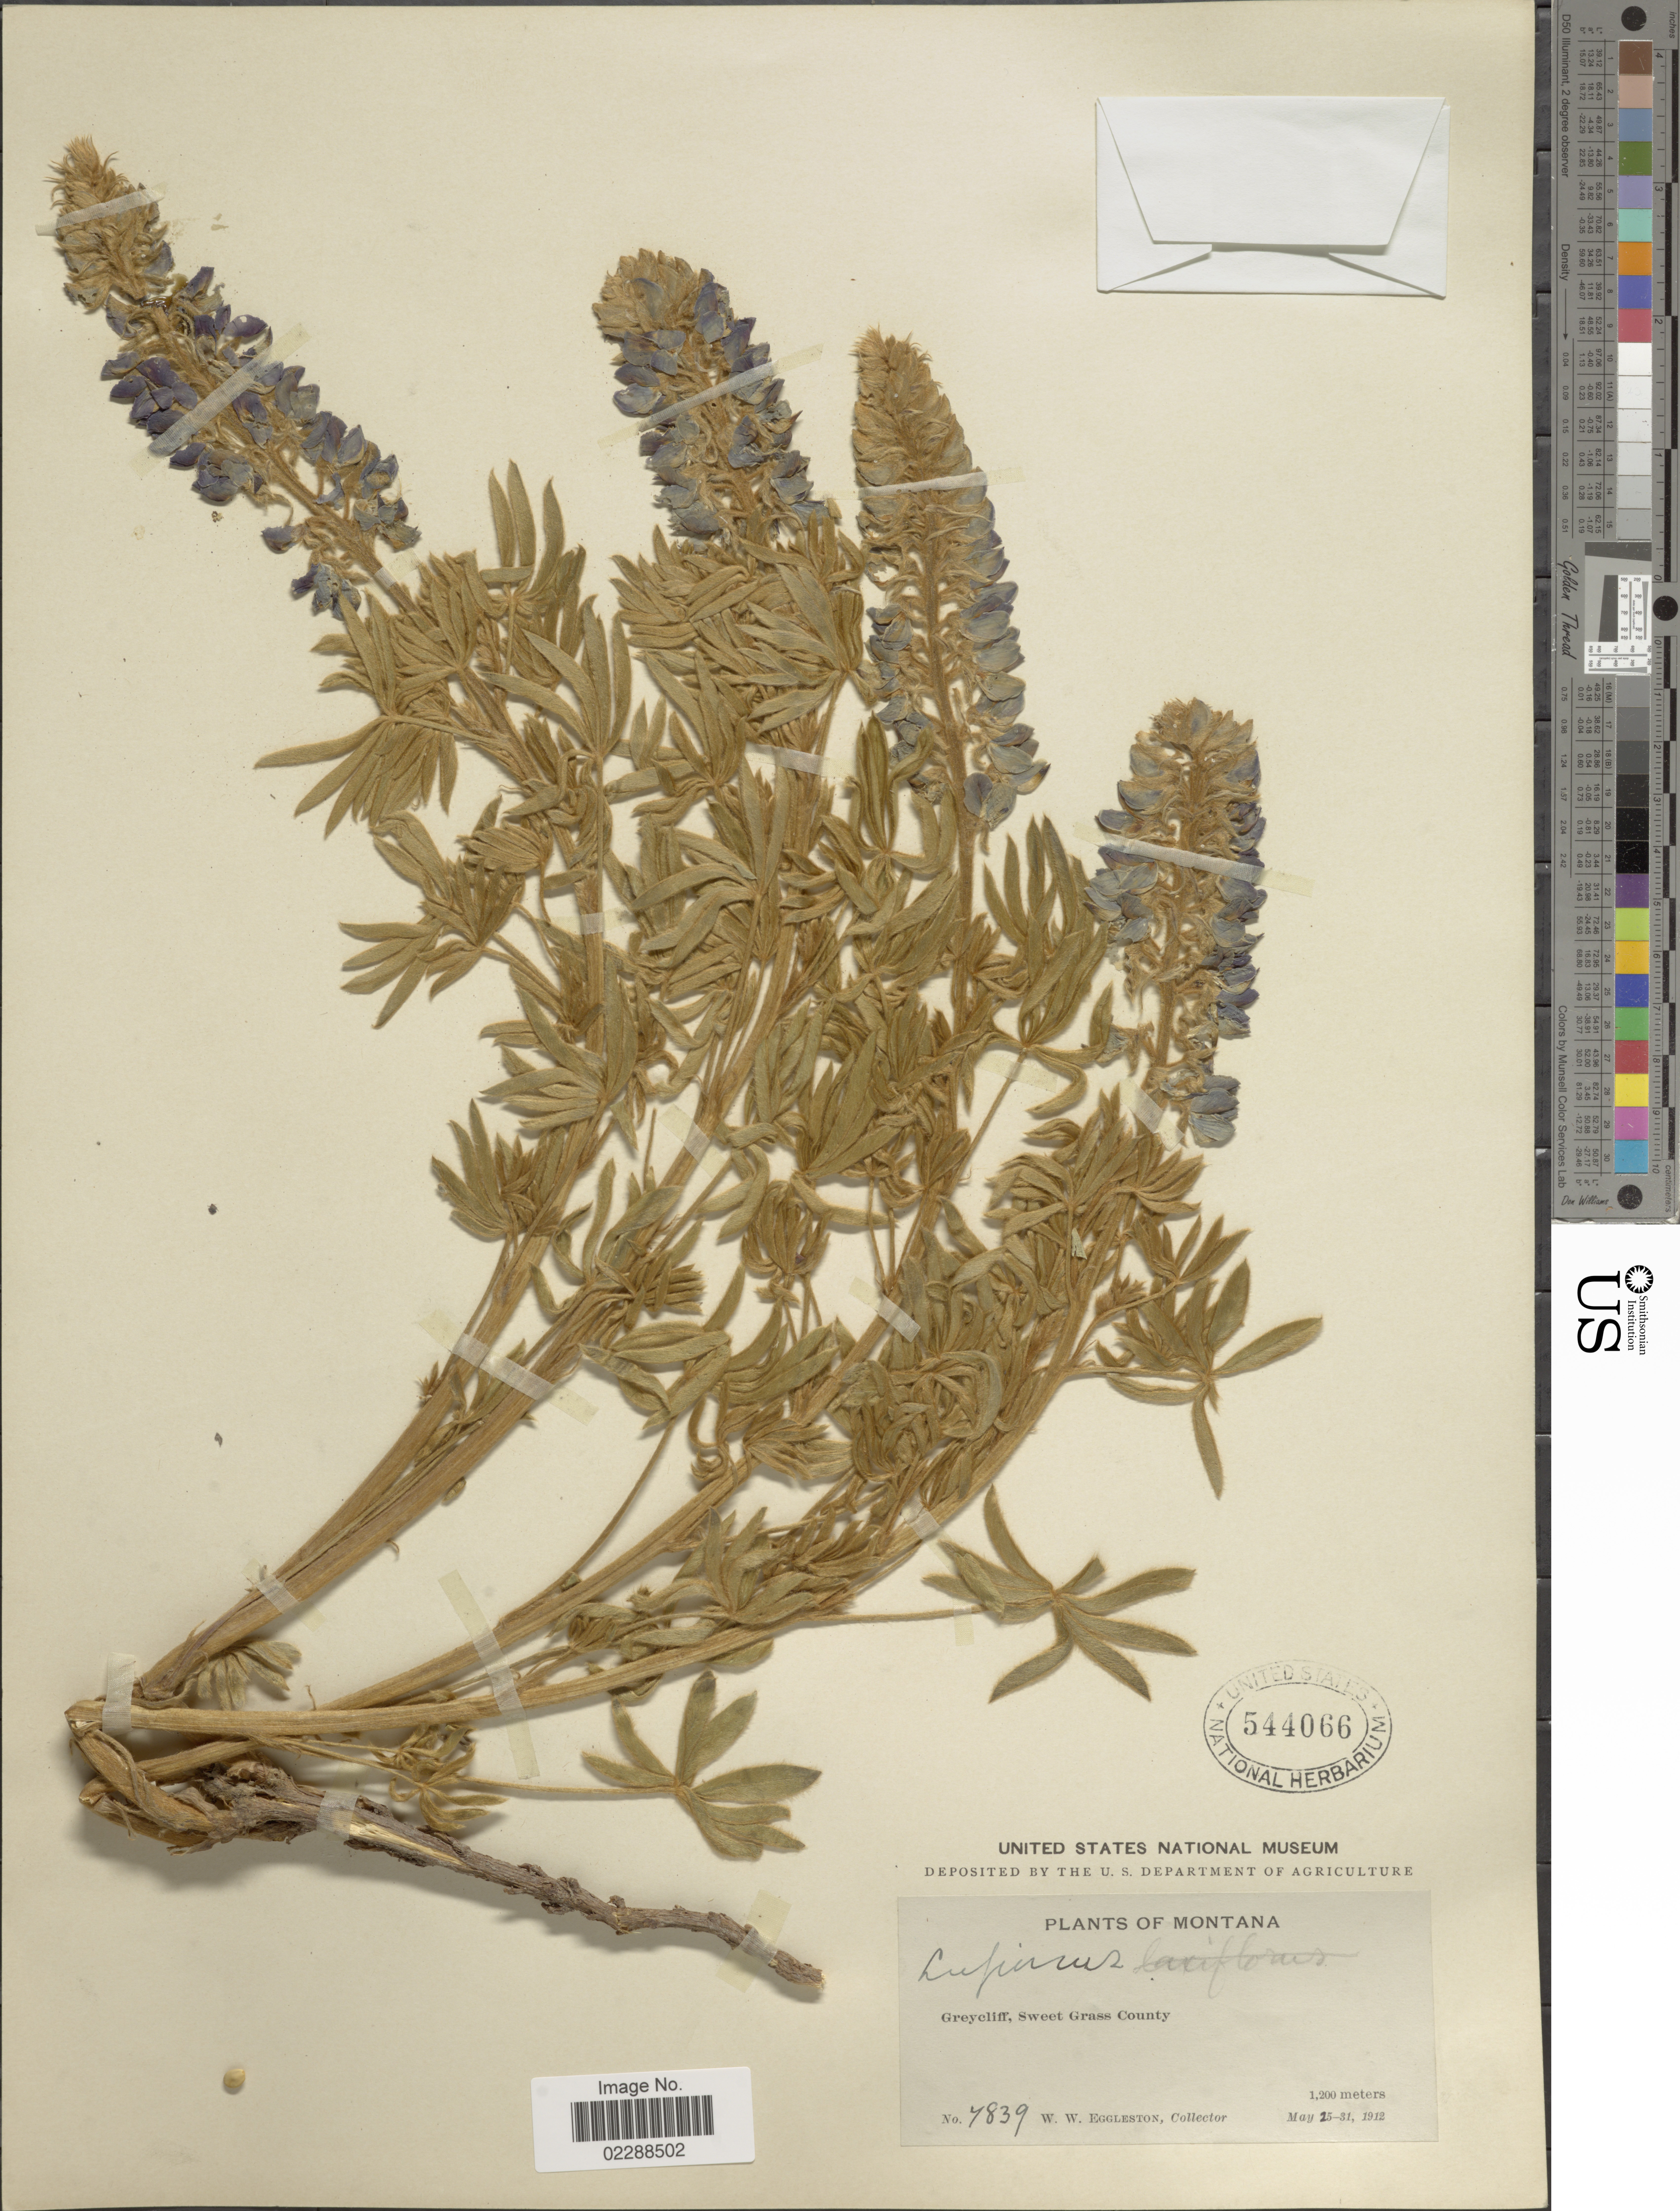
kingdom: Plantae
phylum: Tracheophyta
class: Magnoliopsida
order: Fabales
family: Fabaceae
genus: Lupinus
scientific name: Lupinus sp.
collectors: W. W. Eggleston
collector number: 7839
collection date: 1912-05-25/1912-05-31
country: United States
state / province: Montana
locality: Greycliff, Sweet Grass County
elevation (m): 1200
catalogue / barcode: US 544066